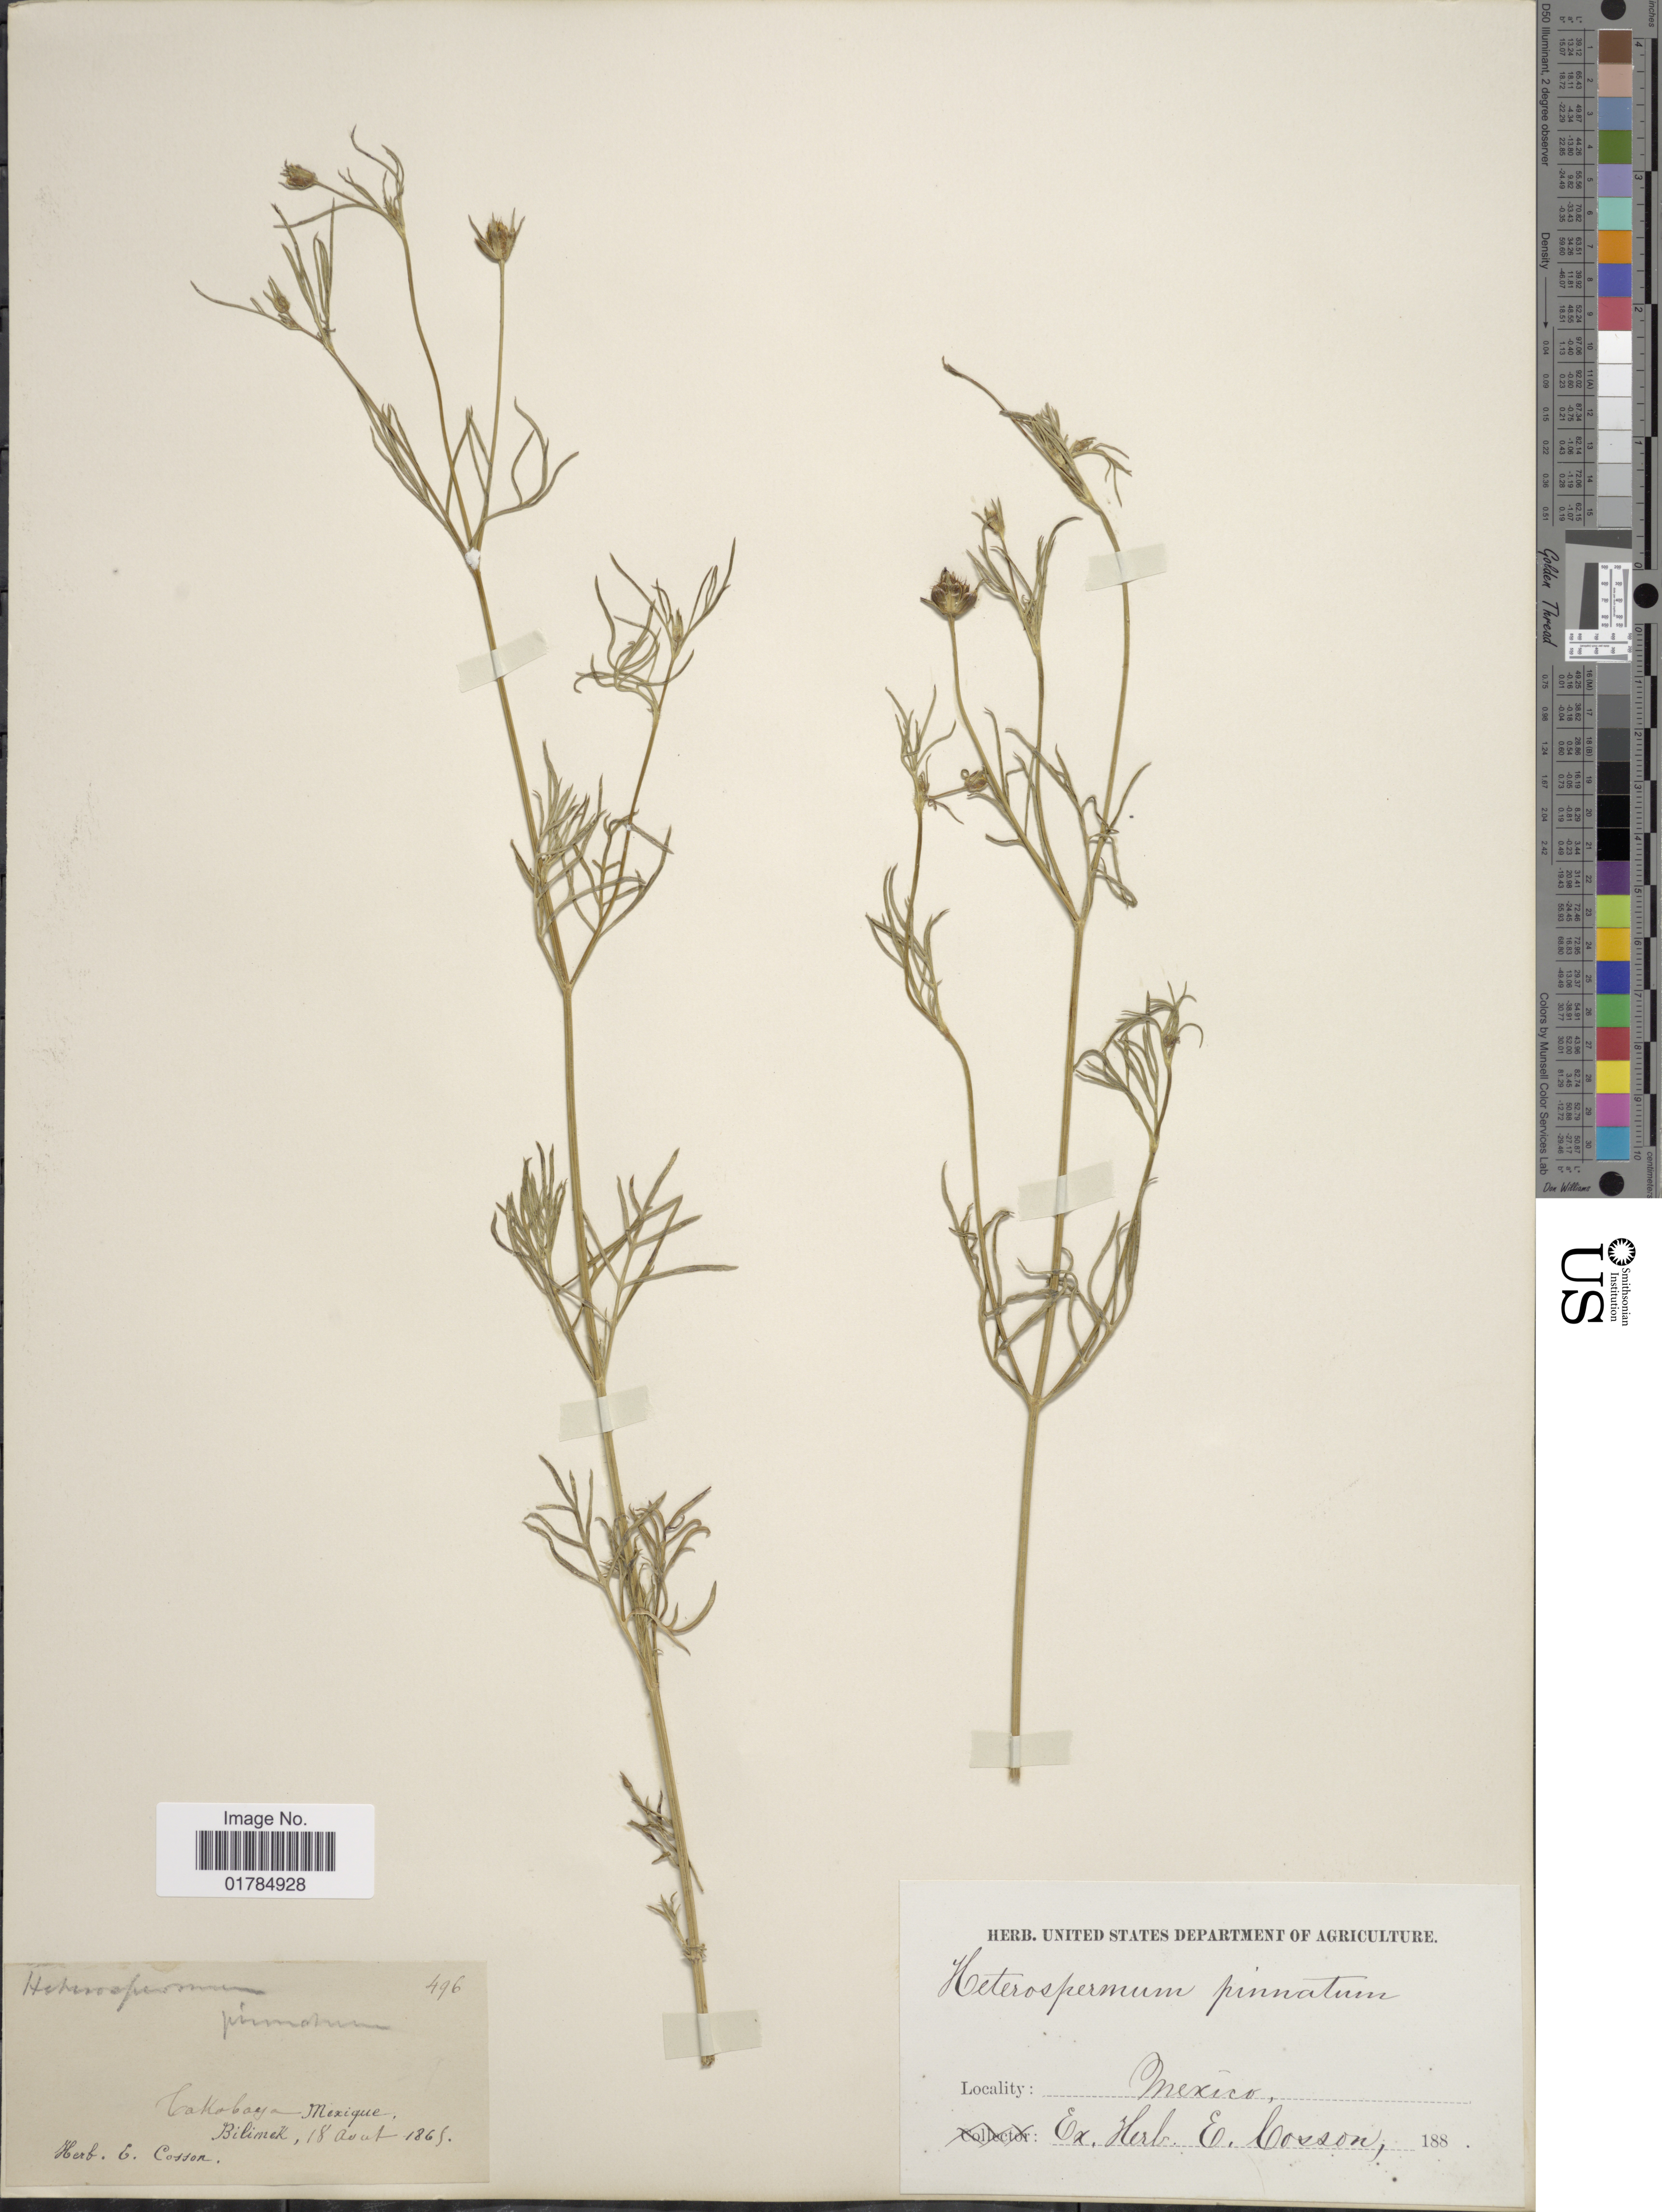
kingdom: Plantae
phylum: Tracheophyta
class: Magnoliopsida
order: Asterales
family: Asteraceae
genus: Heterosperma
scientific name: Heterosperma pinnatum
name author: Cav.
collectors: -. Bilimek & ex herb. E. Cosson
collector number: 496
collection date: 1869-08-18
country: Mexico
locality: Takobaya, Bilimek